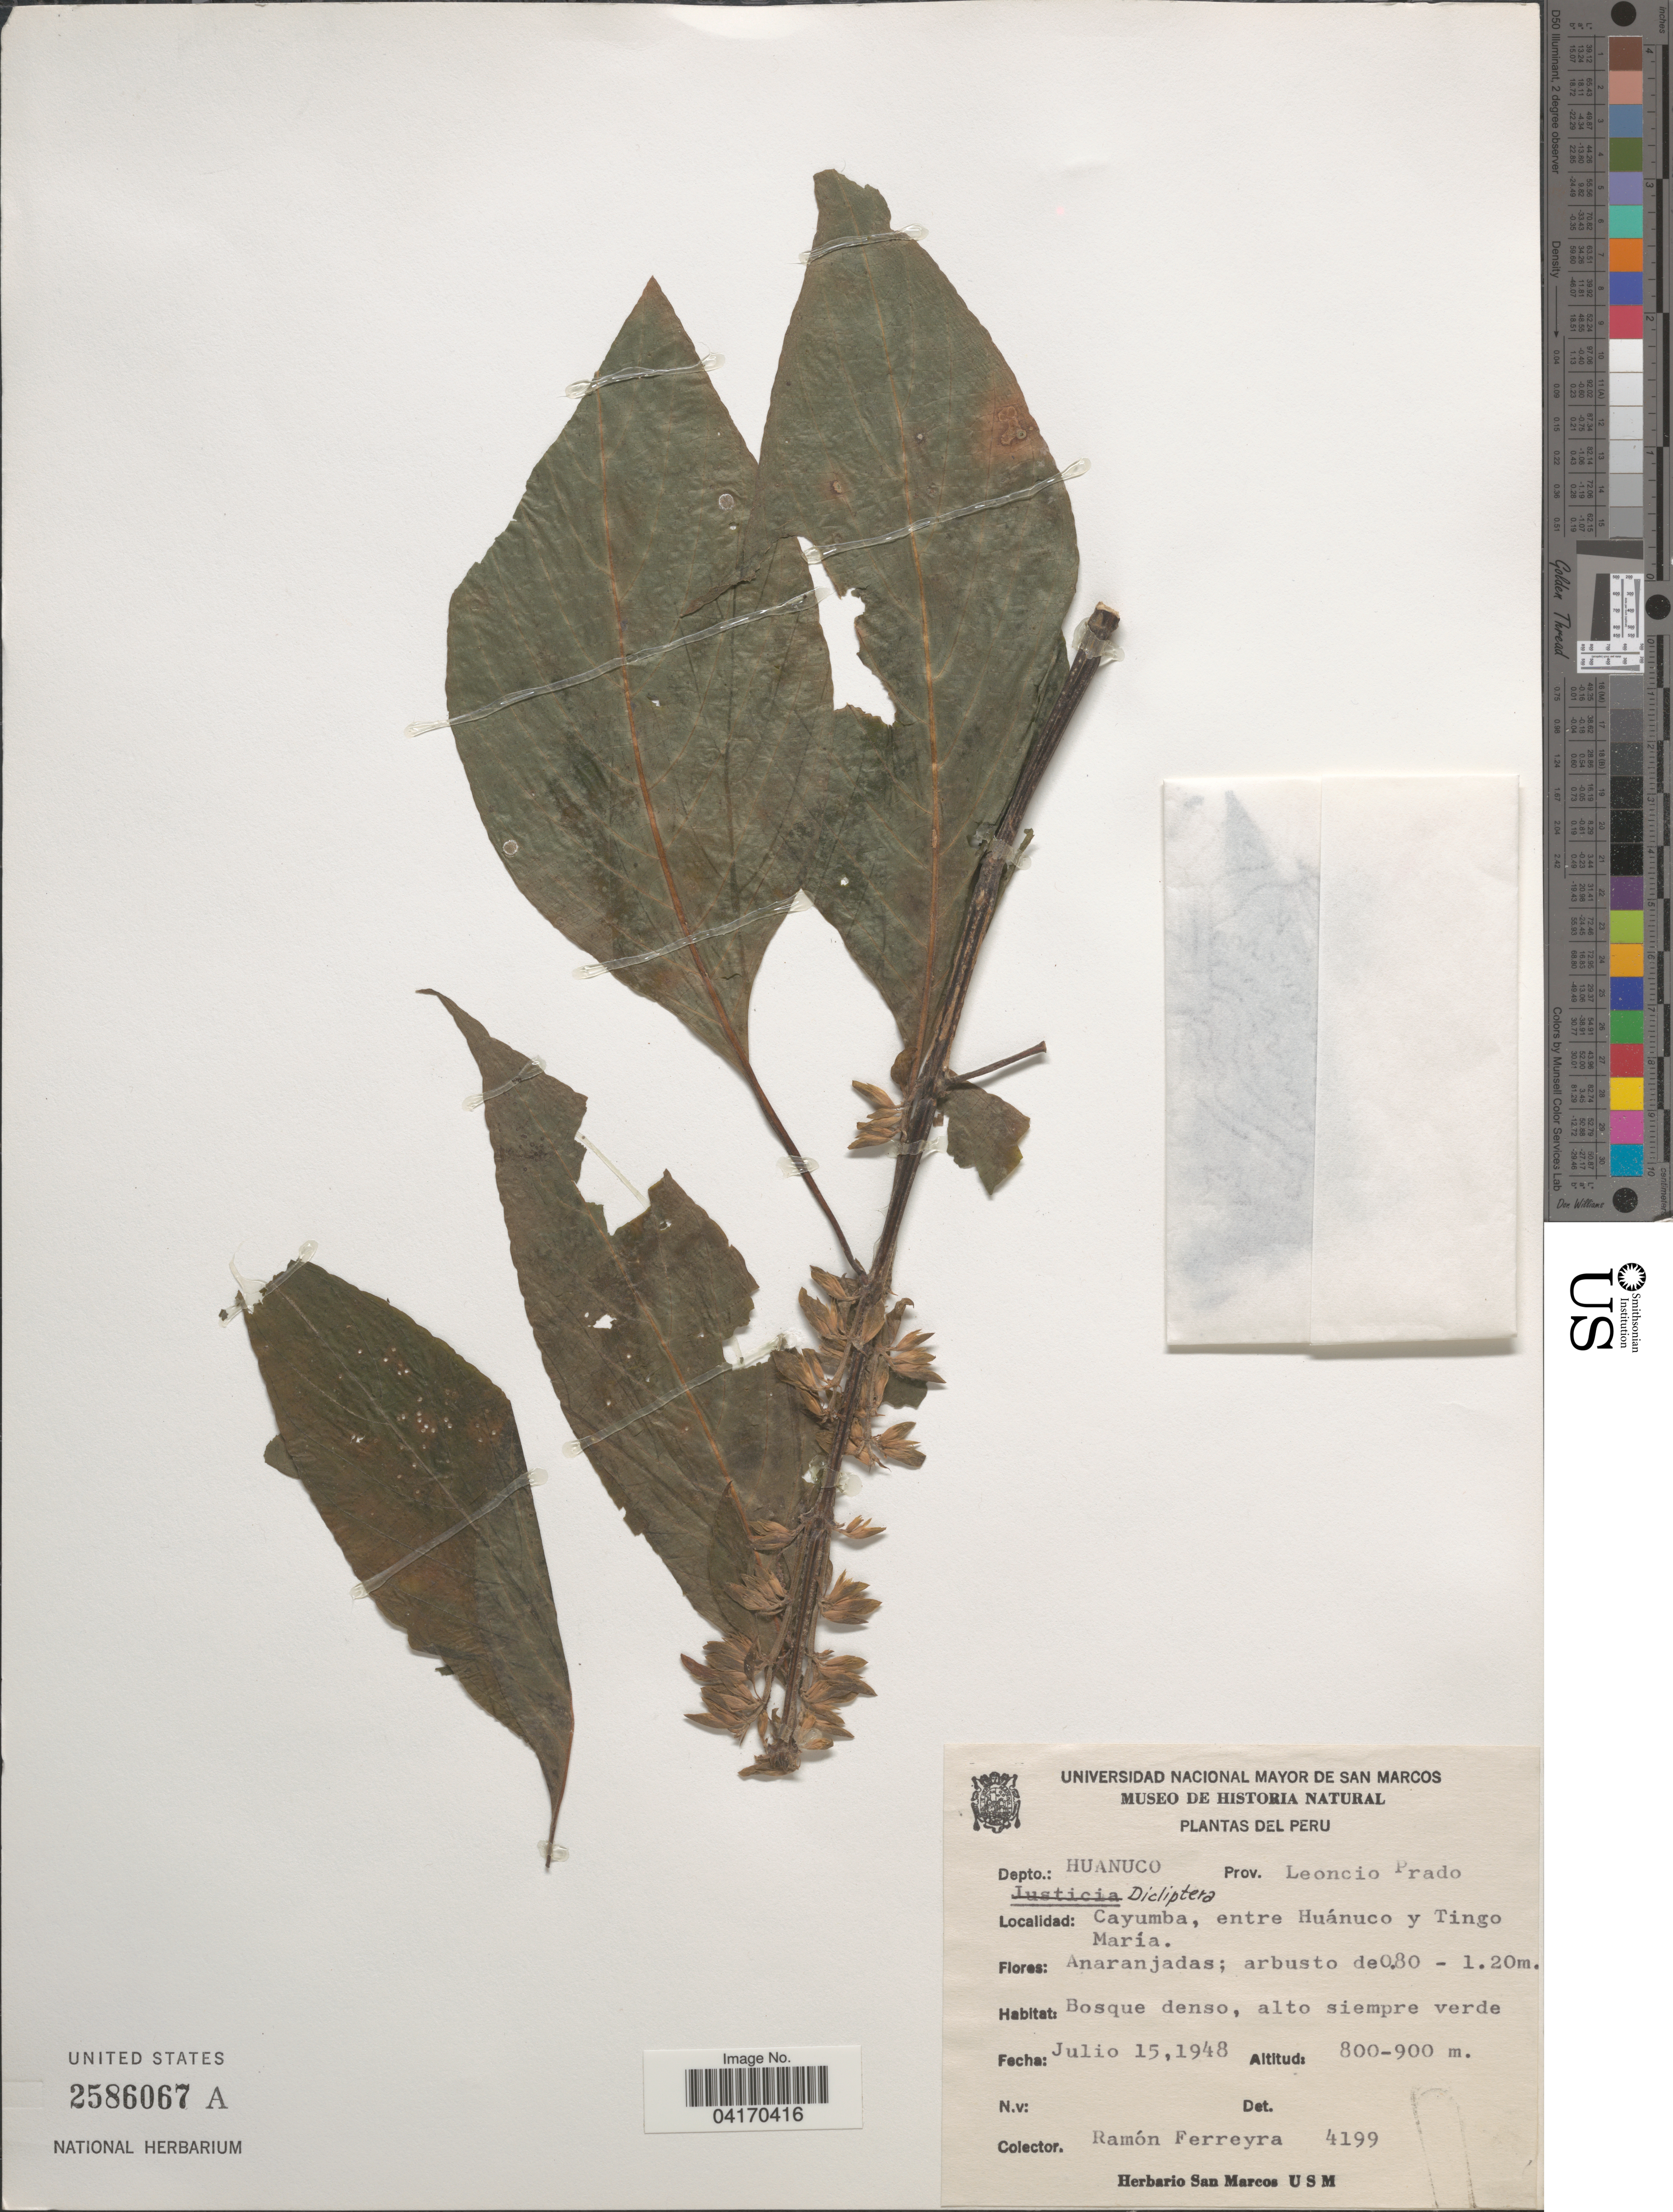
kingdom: Plantae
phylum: Tracheophyta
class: Magnoliopsida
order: Lamiales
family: Acanthaceae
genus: Dicliptera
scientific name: Dicliptera sp.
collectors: R. A. Ferreyra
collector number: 4199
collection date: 1948-07-15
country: Peru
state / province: Huanuco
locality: Depto.: Huanuco. Prov. Leoncio Prado. Cayumba, entre Huánuco y Tingo María.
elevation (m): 800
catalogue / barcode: US 2586067A